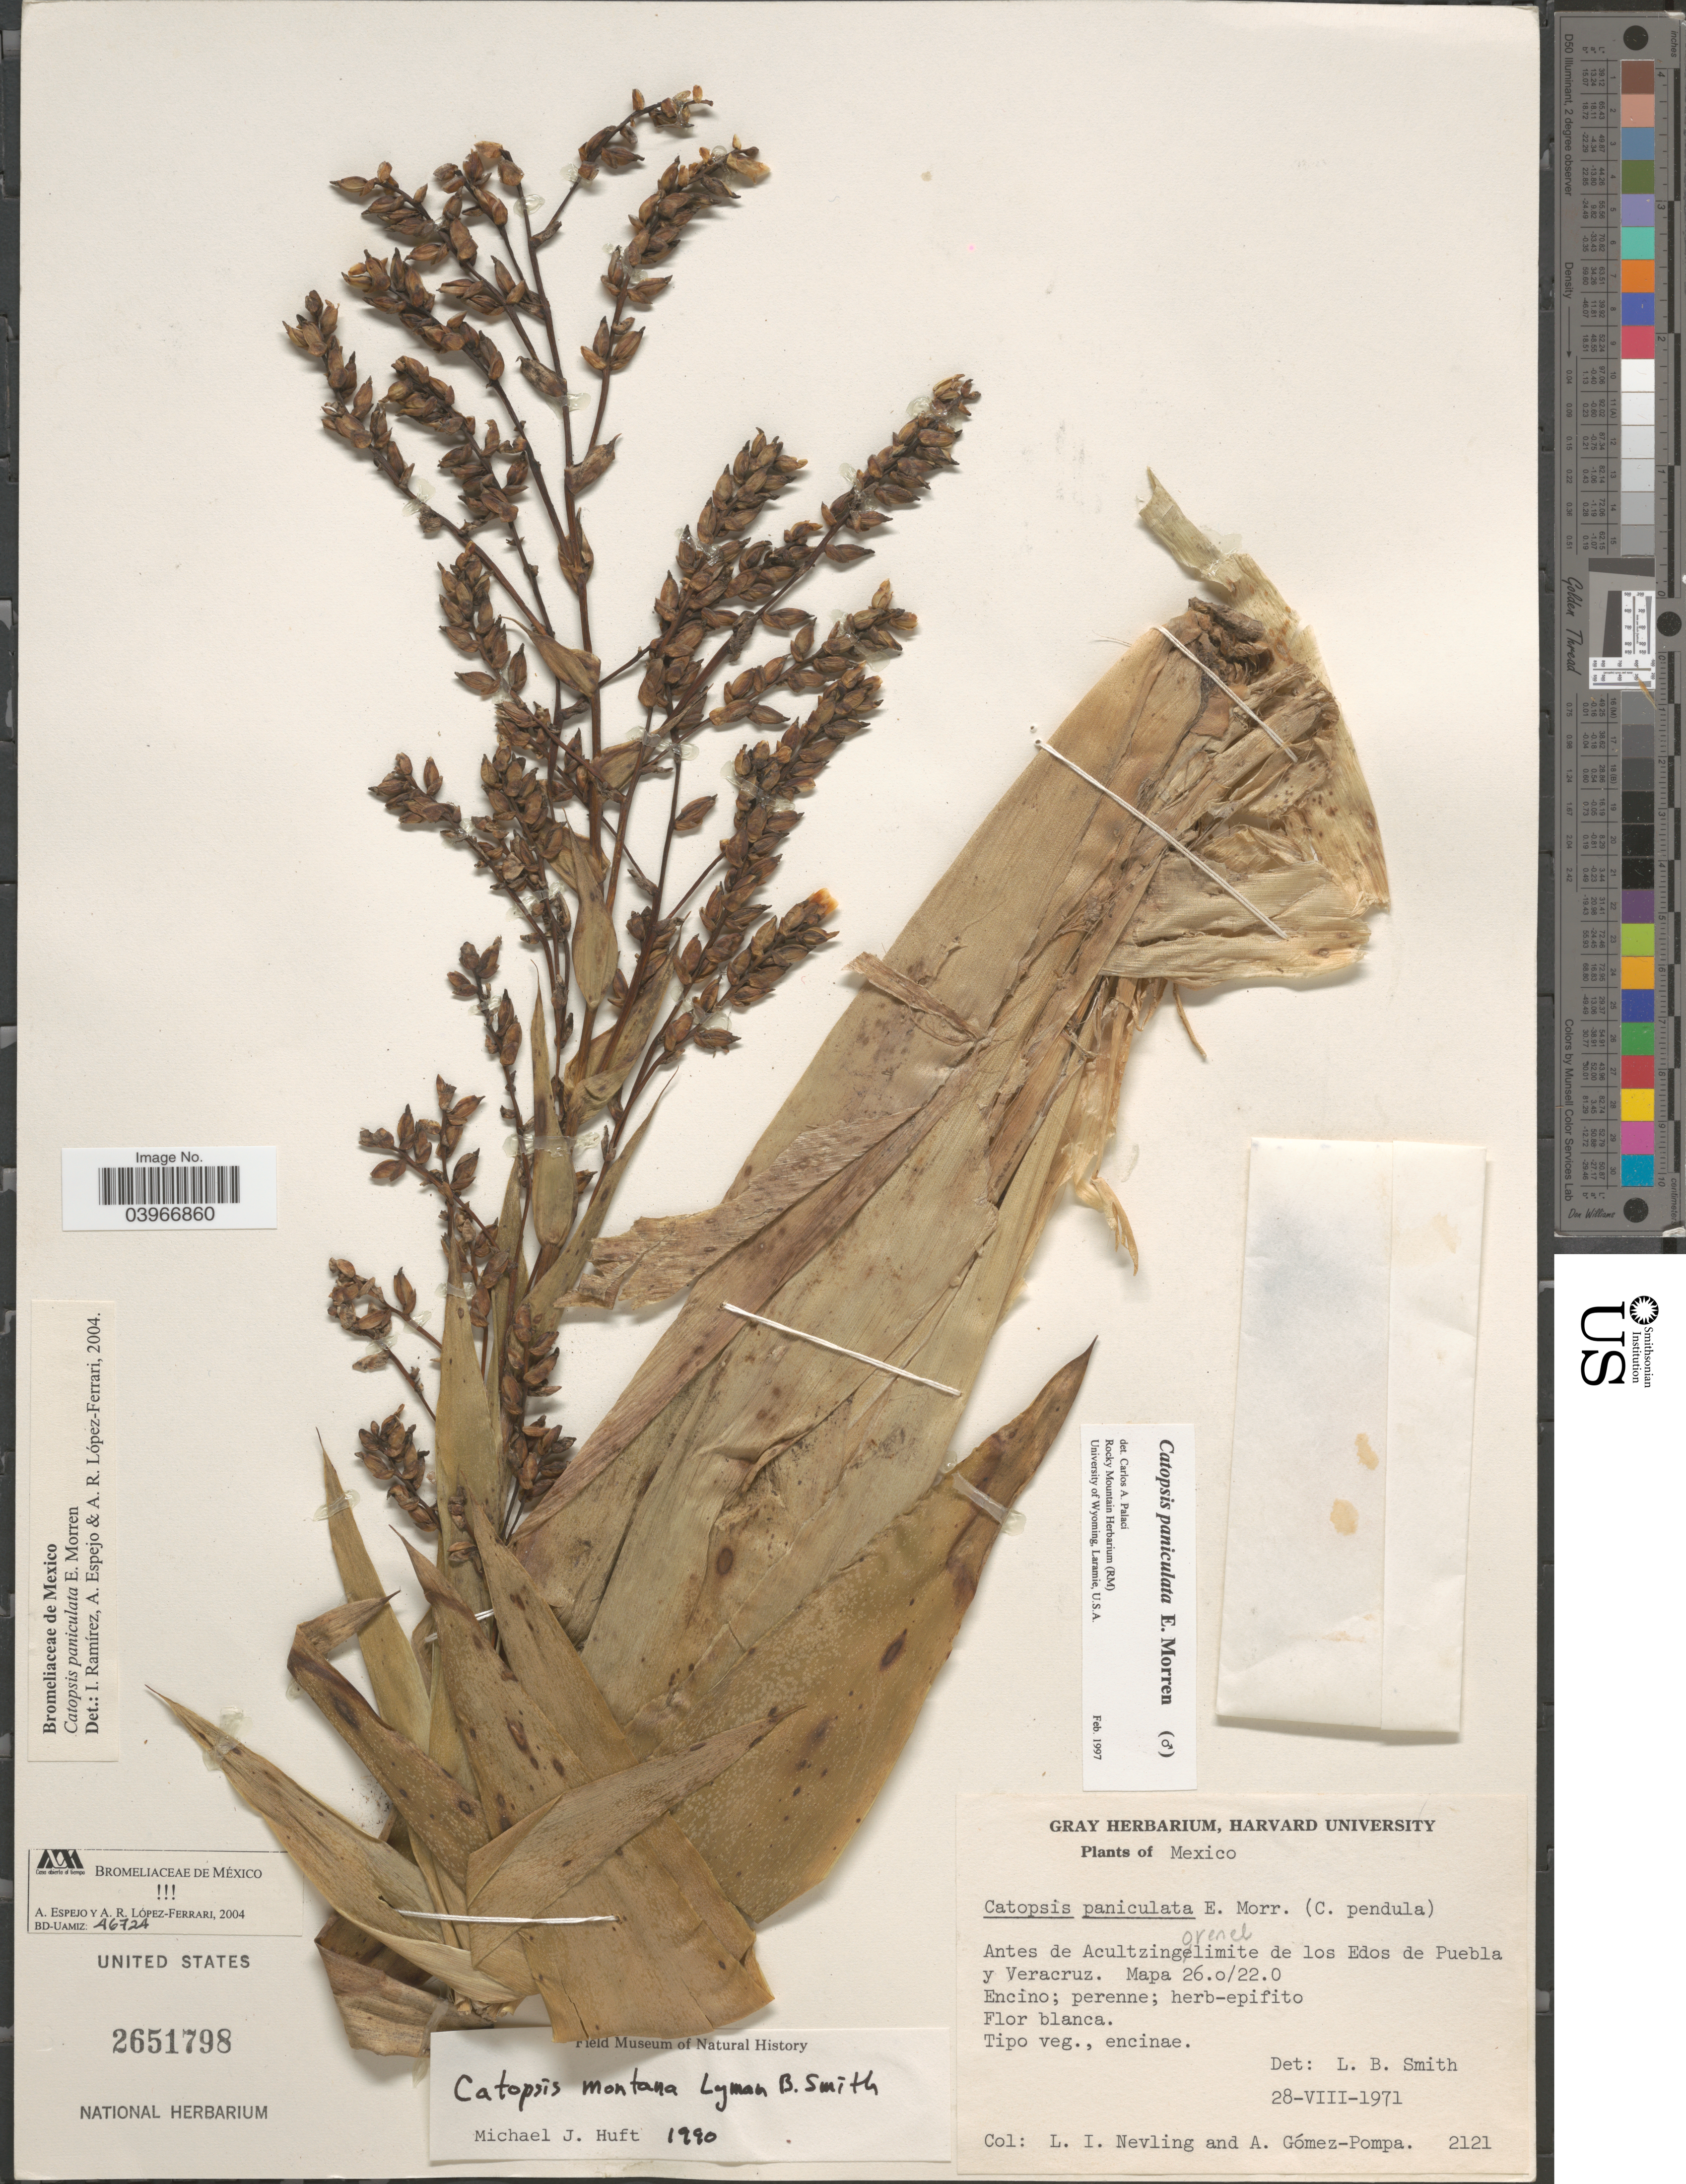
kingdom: Plantae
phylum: Tracheophyta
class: Liliopsida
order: Poales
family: Bromeliaceae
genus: Catopsis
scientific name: Catopsis paniculata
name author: É. Morren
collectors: L. Nevling & A. Gómez Pompa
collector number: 2121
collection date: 1971-08-28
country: Mexico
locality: Antes de Acultzingo ren el limite de los Edos de Puebla y Veracruz. Mapa 26.0/22.0.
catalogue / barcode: US 2651798